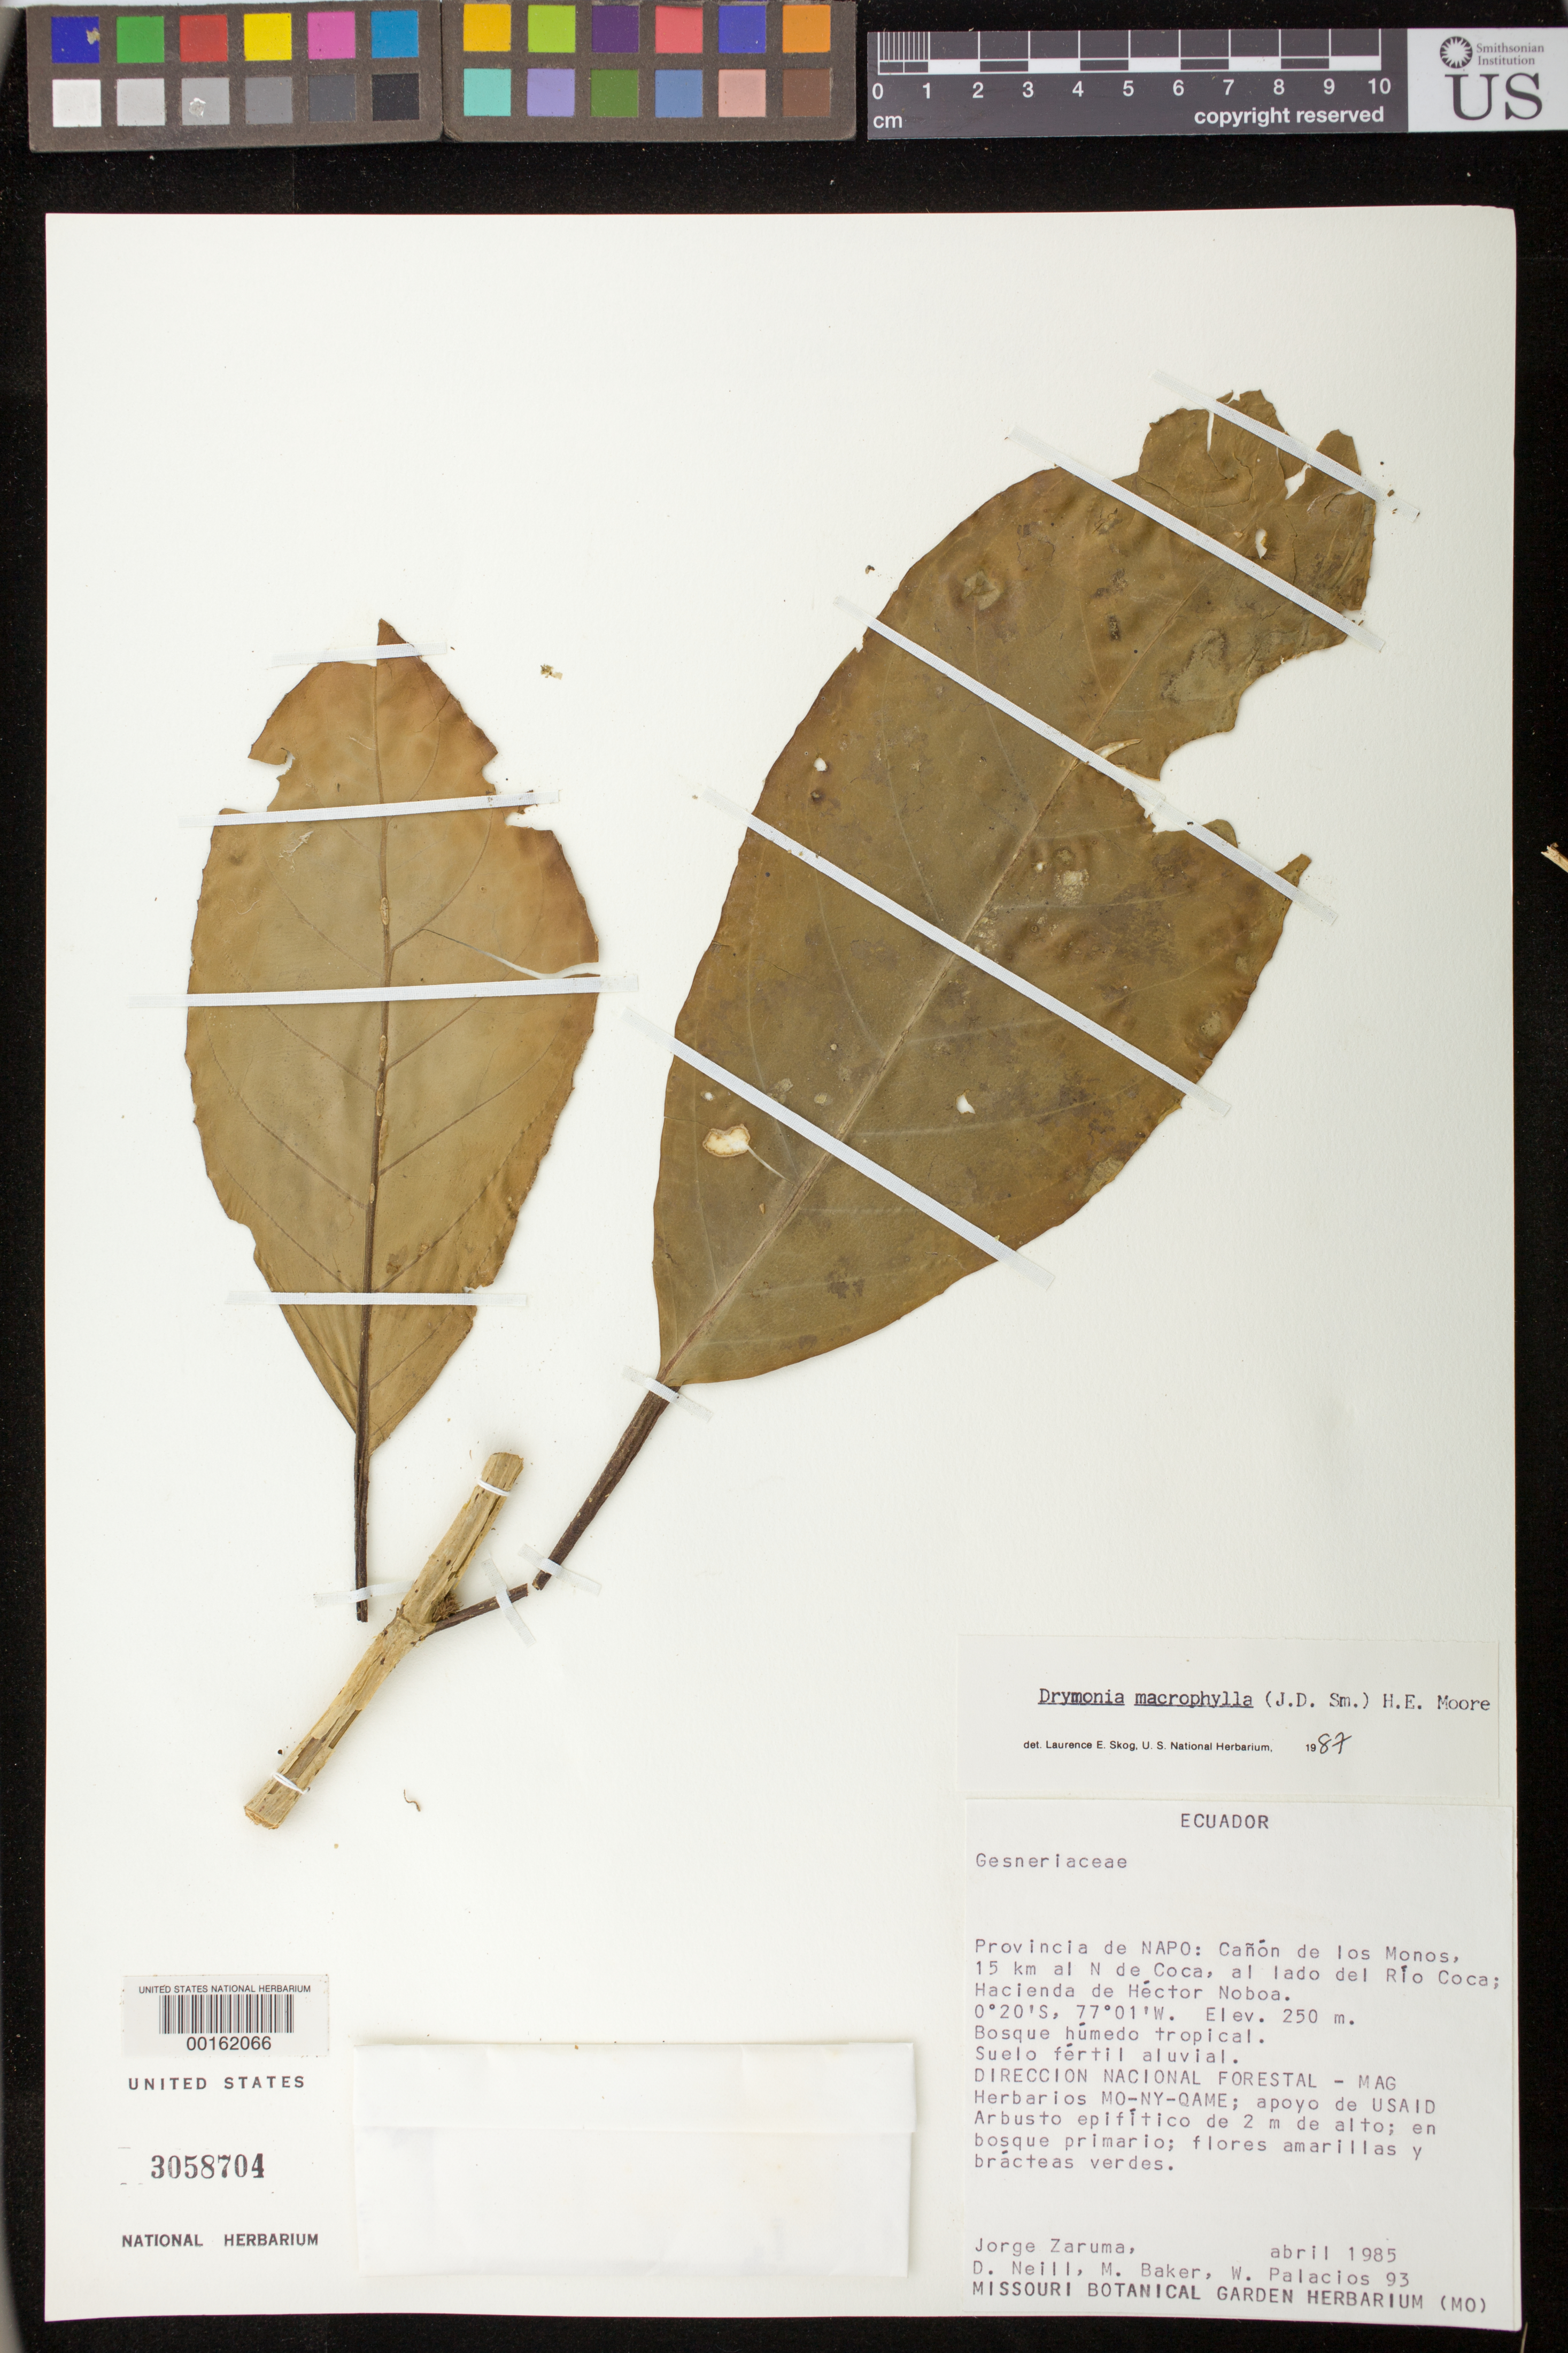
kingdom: Plantae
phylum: Tracheophyta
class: Magnoliopsida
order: Lamiales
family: Gesneriaceae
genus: Drymonia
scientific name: Drymonia macrophylla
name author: (Oerst.) H.E. Moore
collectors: J. Zaruma & et al.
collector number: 93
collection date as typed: Apr 1985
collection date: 1985-04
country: Ecuador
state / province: Napo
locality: Canon de Los Monos, 15 km N of Coca, bank of Rio Coca, Hacienda of Hector Noboa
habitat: Humid tropical forest, fertile alluvial soil; in primary forest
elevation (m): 250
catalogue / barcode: US 3058704